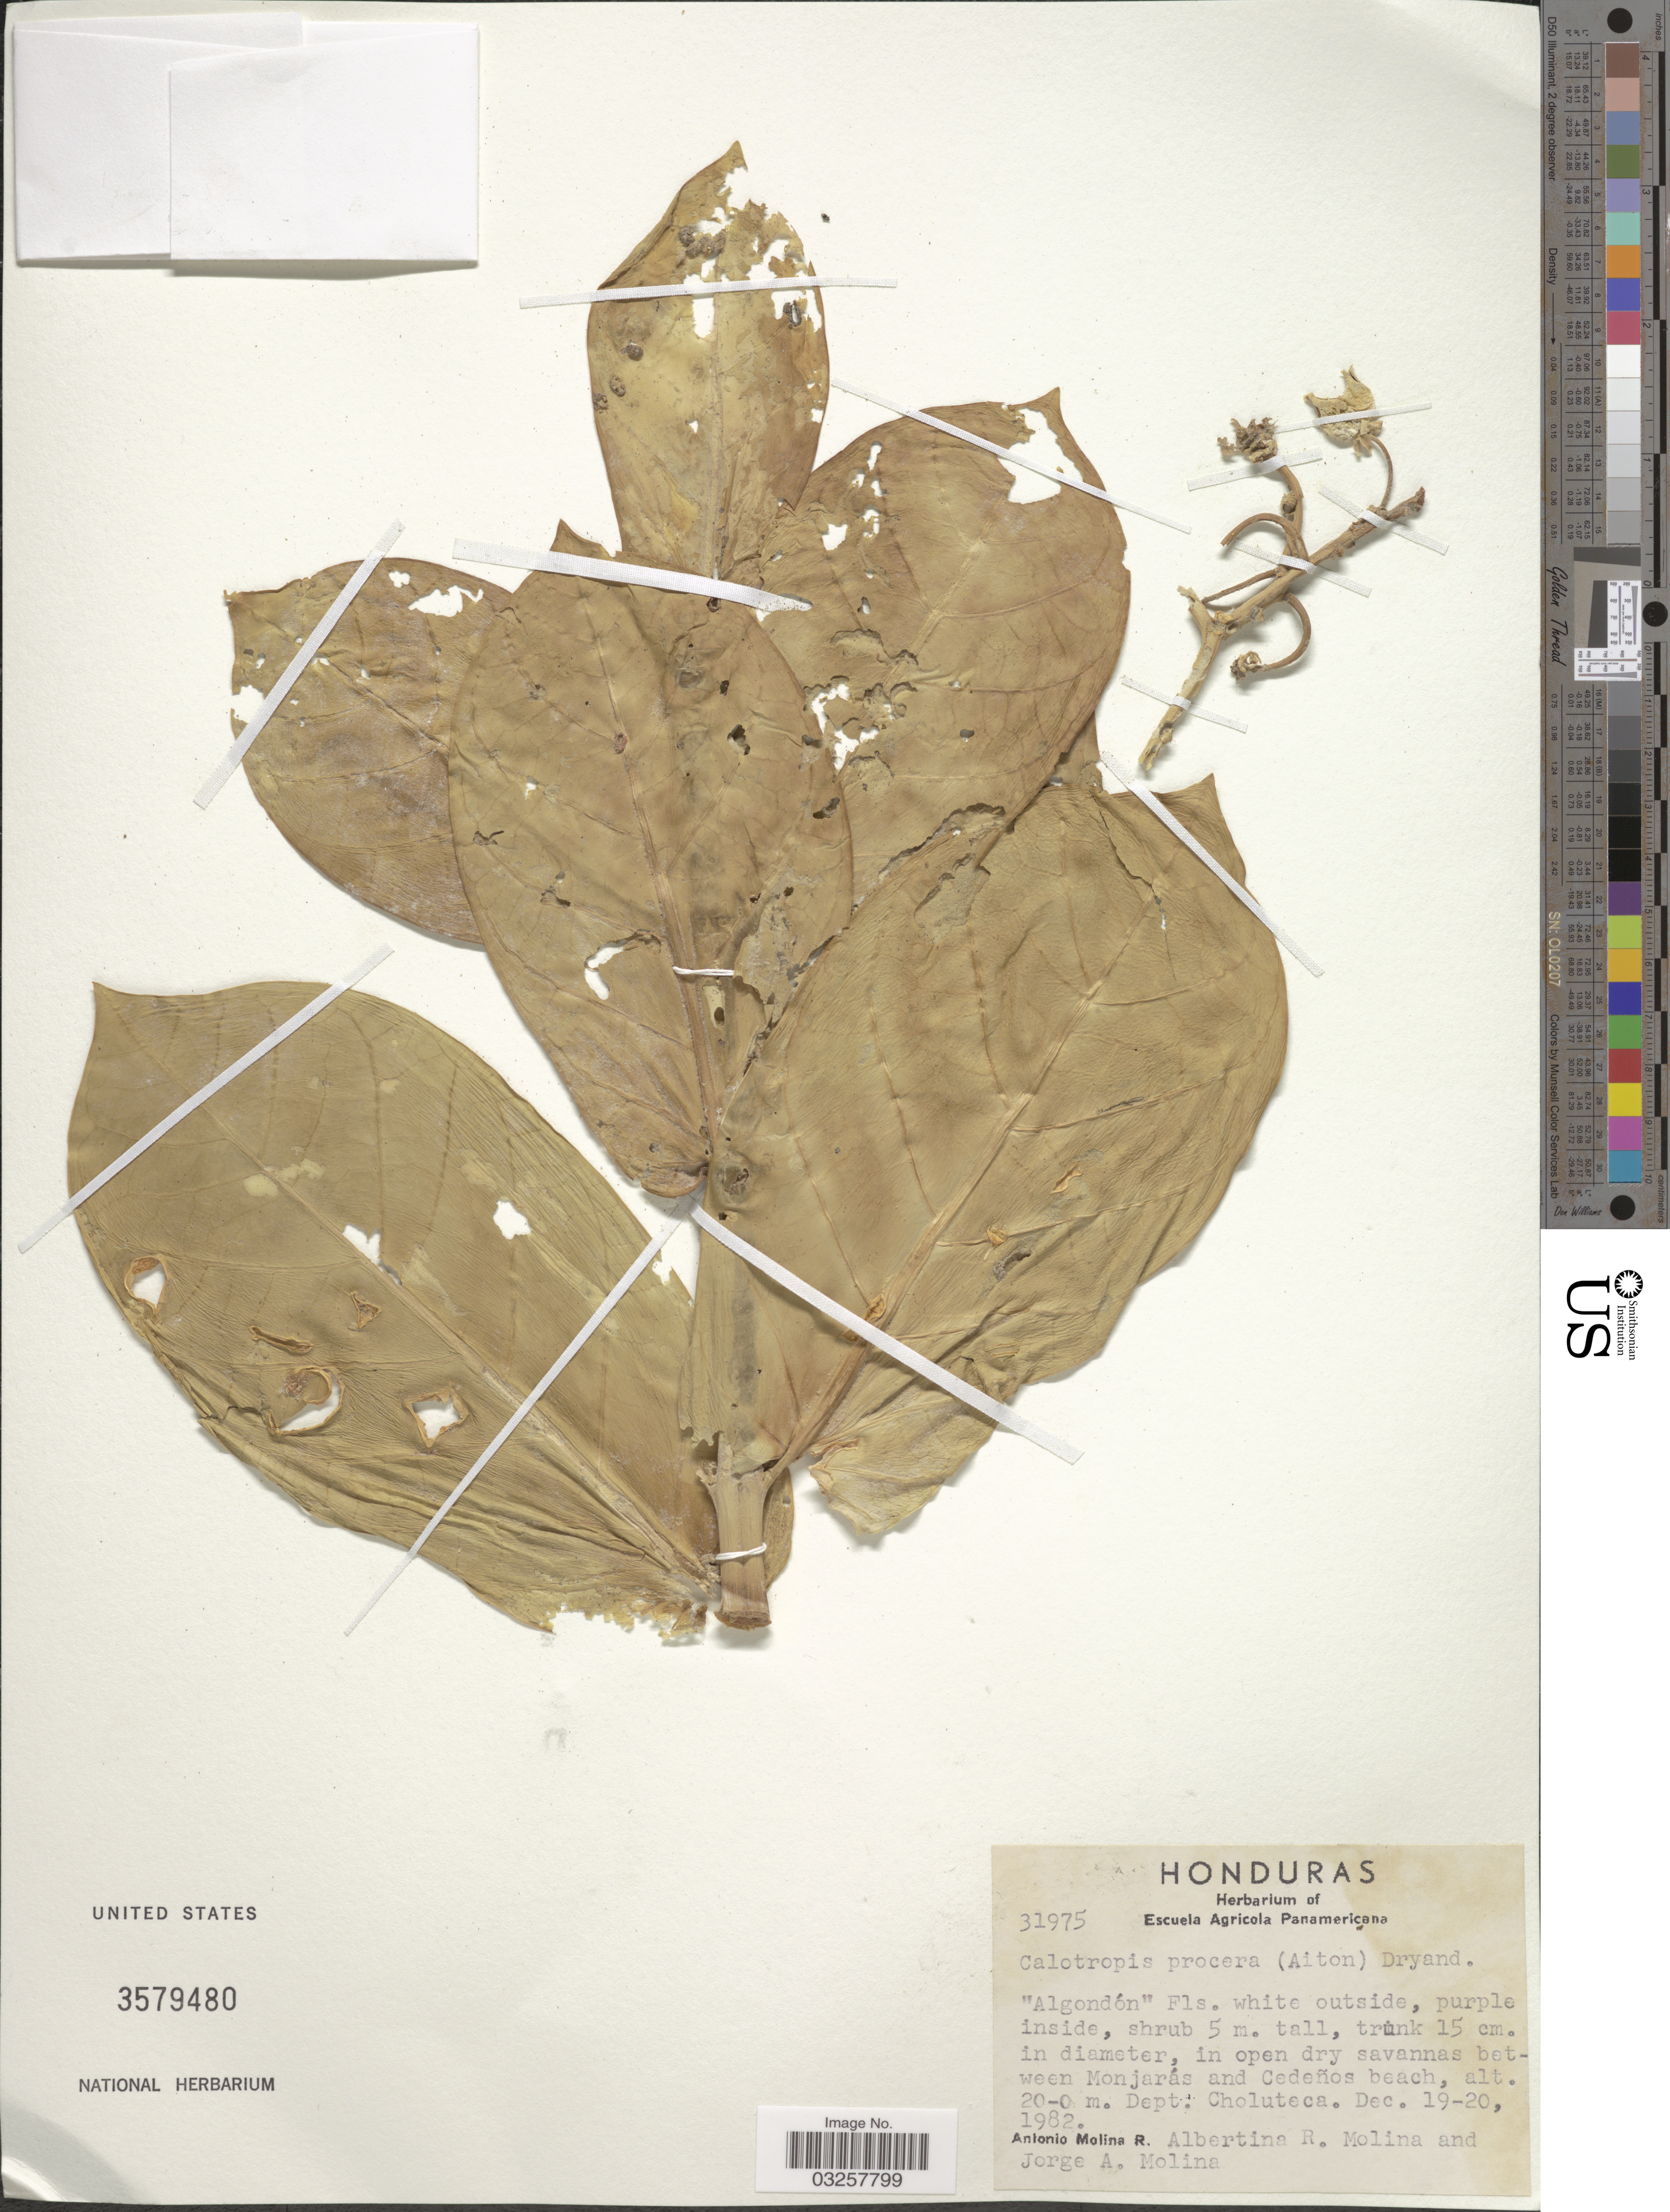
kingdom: Plantae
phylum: Tracheophyta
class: Magnoliopsida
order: Gentianales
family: Apocynaceae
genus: Calotropis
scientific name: Calotropis procera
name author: (Aiton) W.T. Aiton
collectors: A. Molina R., A. R. Molina & J. A. Molina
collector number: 31975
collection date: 1982-12-19/1982-12-20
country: Honduras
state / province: Choluteca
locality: Between Monjarás and Cedeños beach. Dept. Choluteca.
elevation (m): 0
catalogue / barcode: US 3579480